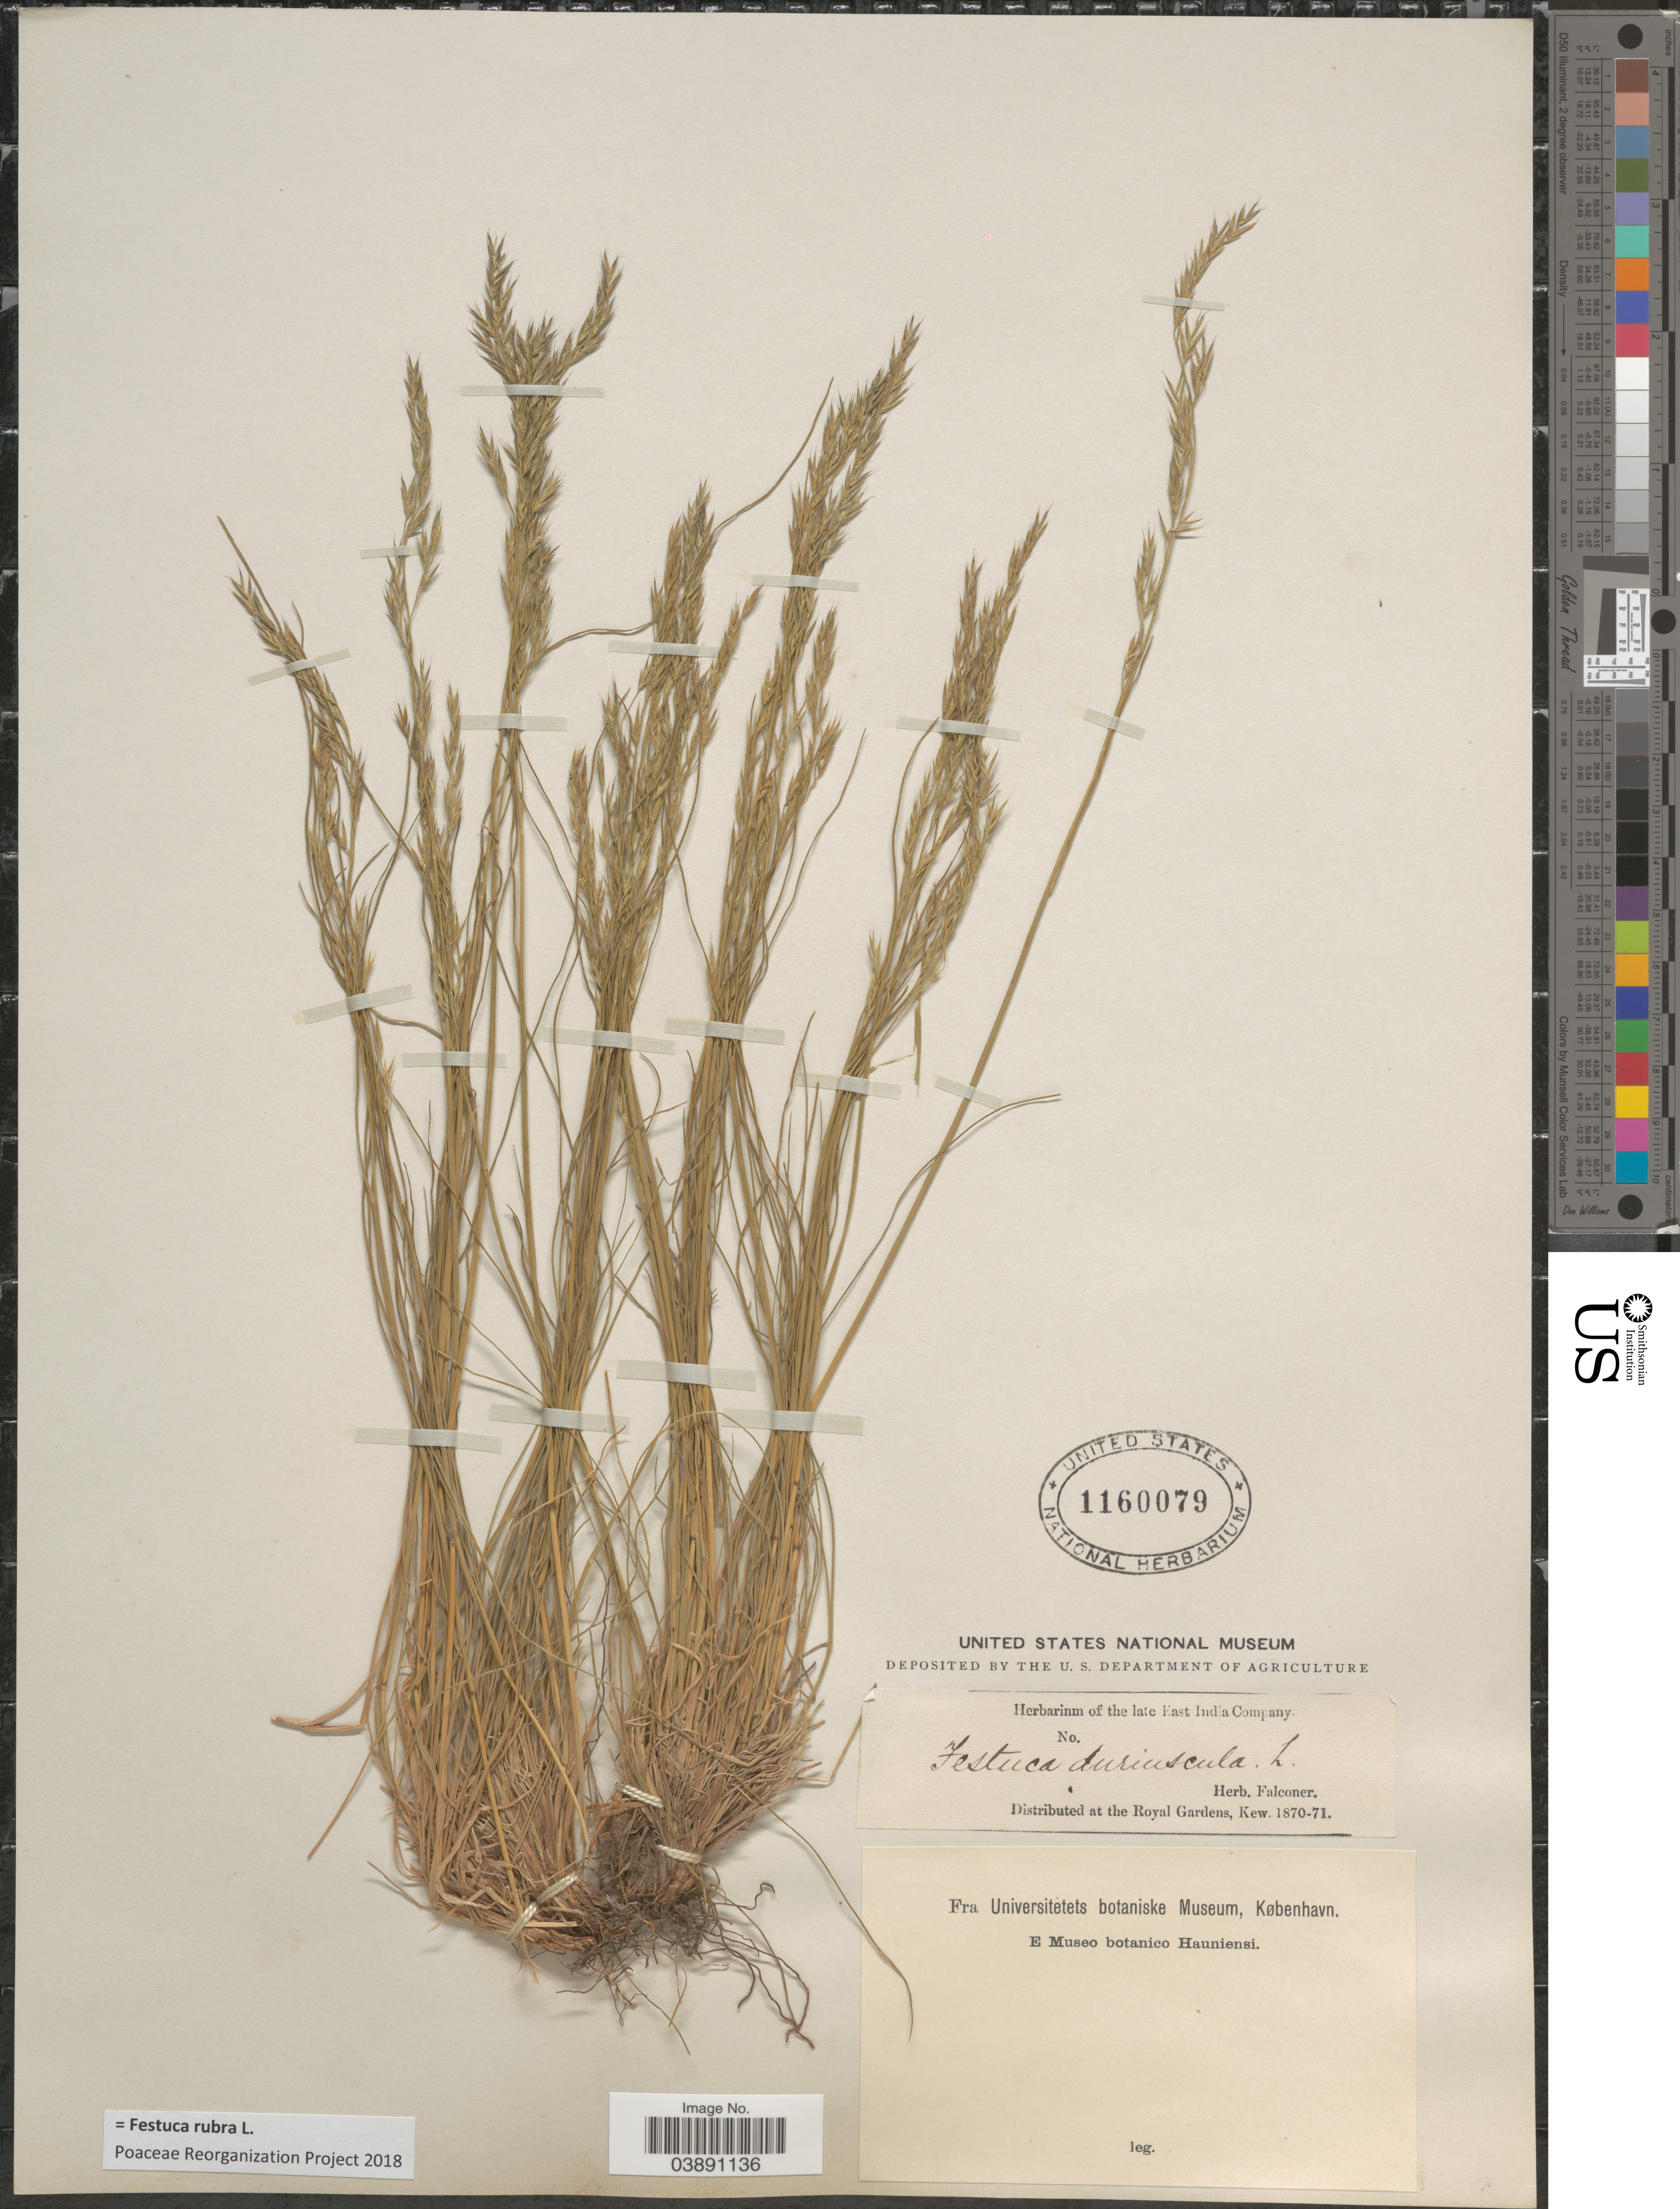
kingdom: Plantae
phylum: Tracheophyta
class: Liliopsida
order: Poales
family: Poaceae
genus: Festuca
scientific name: Festuca rubra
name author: L.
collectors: ex herb. Falconer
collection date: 1870/1871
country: United Kingdom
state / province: England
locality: At the Royal Gardens, Kew.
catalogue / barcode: US 1160079